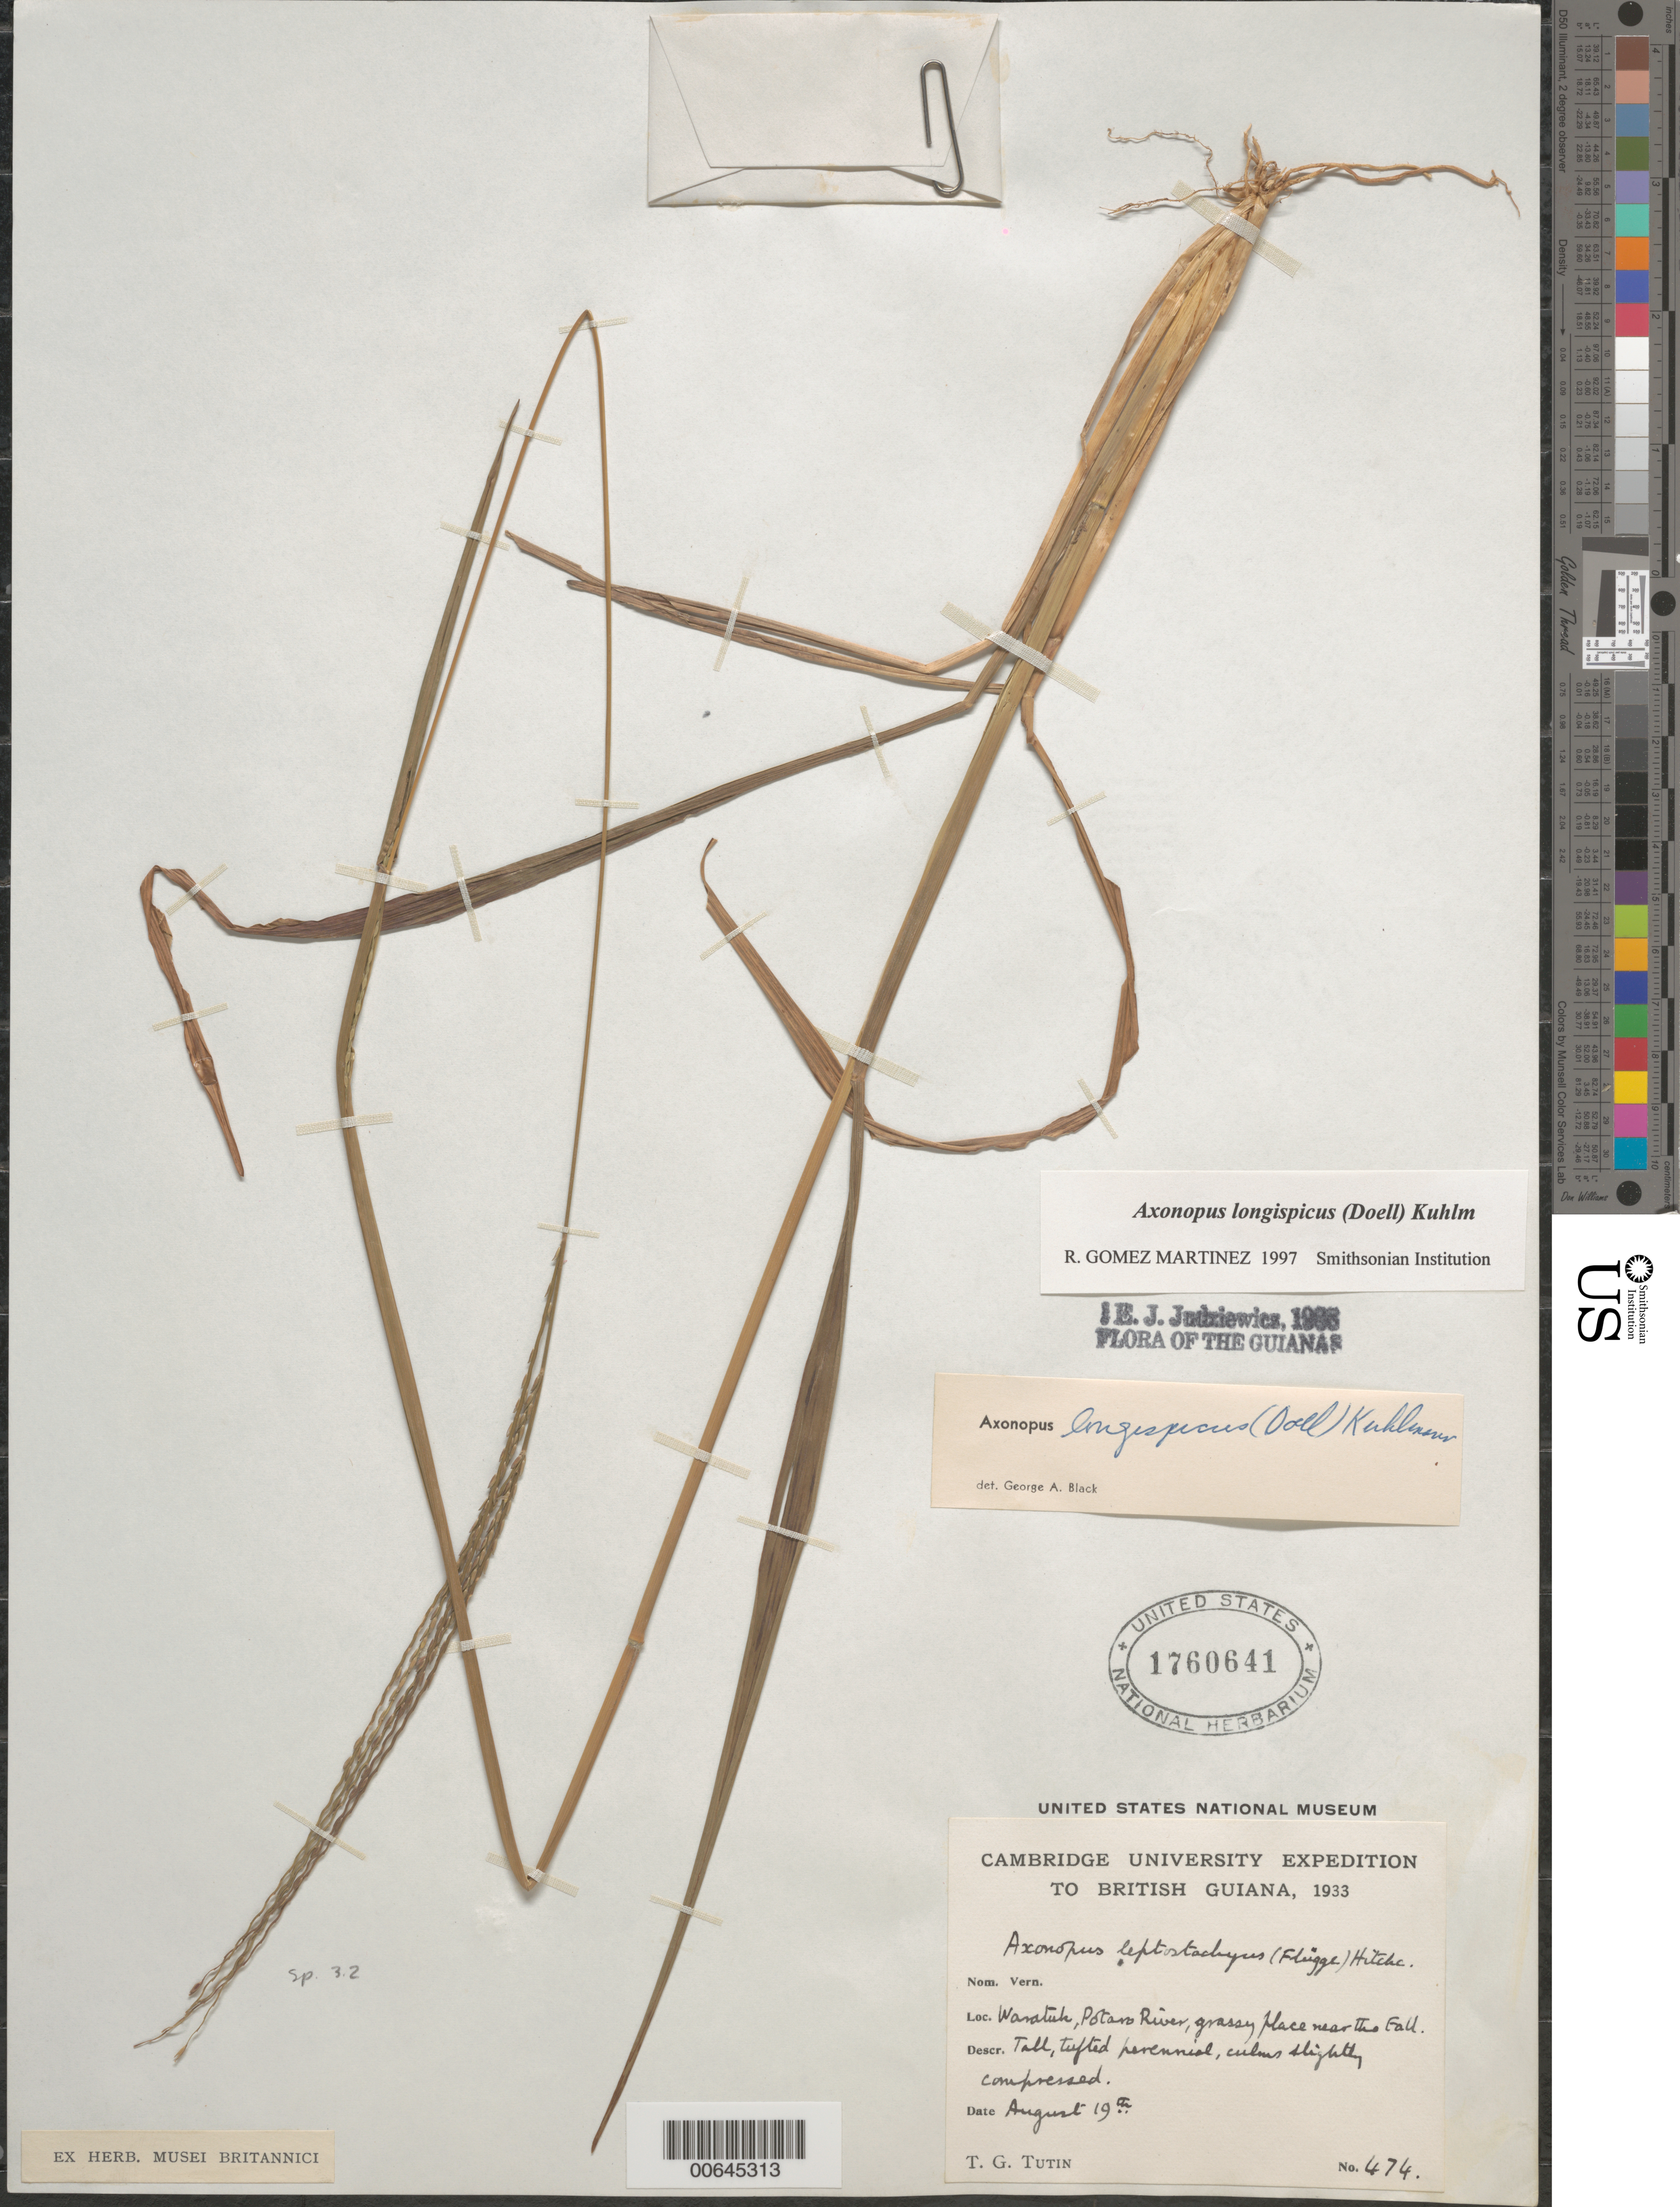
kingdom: Plantae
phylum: Tracheophyta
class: Liliopsida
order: Poales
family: Poaceae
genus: Axonopus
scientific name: Axonopus longispicus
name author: (Döll) Kuhlm.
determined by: Judziewicz, E. J.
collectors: T. G. Tutin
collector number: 474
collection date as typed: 19-Aug-33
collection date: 1933-08-19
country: Guyana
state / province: Potaro-Siparuni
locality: Waratuk, Potaro River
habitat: Grassy place near the falls.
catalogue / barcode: US 1760641